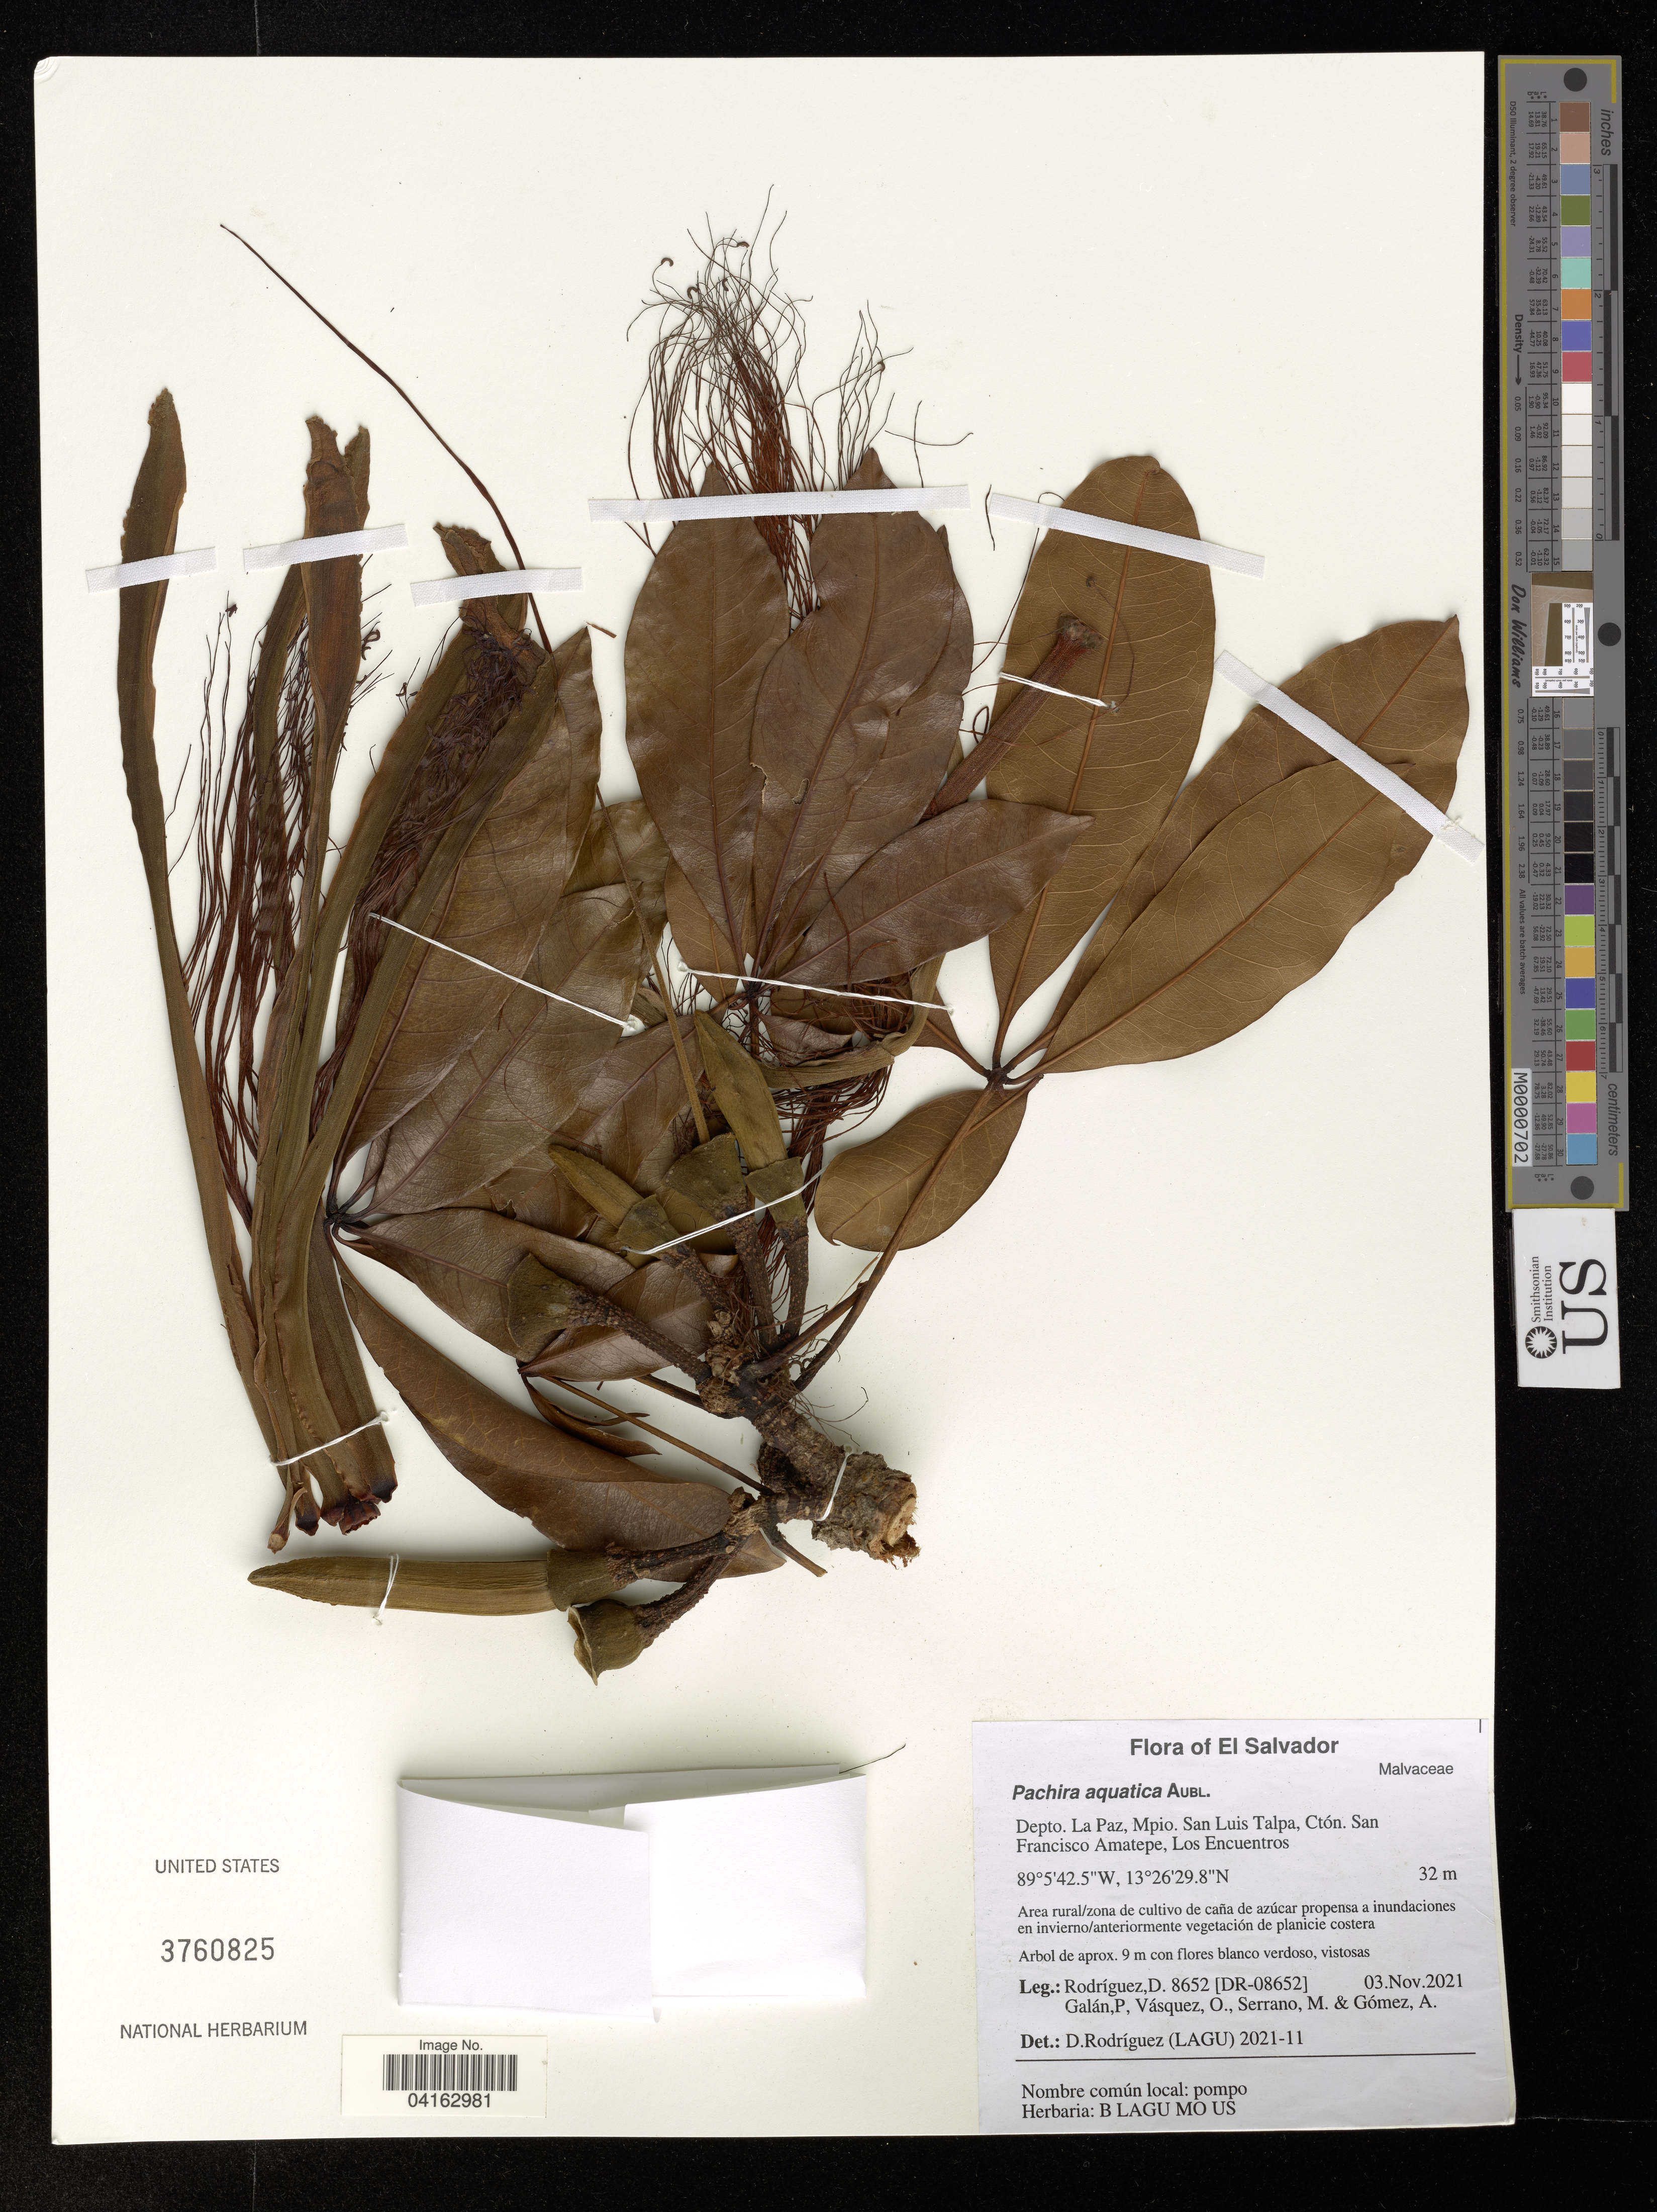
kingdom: Plantae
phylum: Tracheophyta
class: Magnoliopsida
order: Malvales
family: Malvaceae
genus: Pachira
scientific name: Pachira aquatica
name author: Aubl.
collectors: D. Rodriguez, P. Galan, O. Vásquez, M. Serrano & et al.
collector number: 8652 [DR-08652]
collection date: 2021-11-03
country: El Salvador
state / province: La Paz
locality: Mpio. San Luis Talpa, Ctón. San Francisco Amatepe, Los Encuentros.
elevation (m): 32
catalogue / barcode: US 3760825